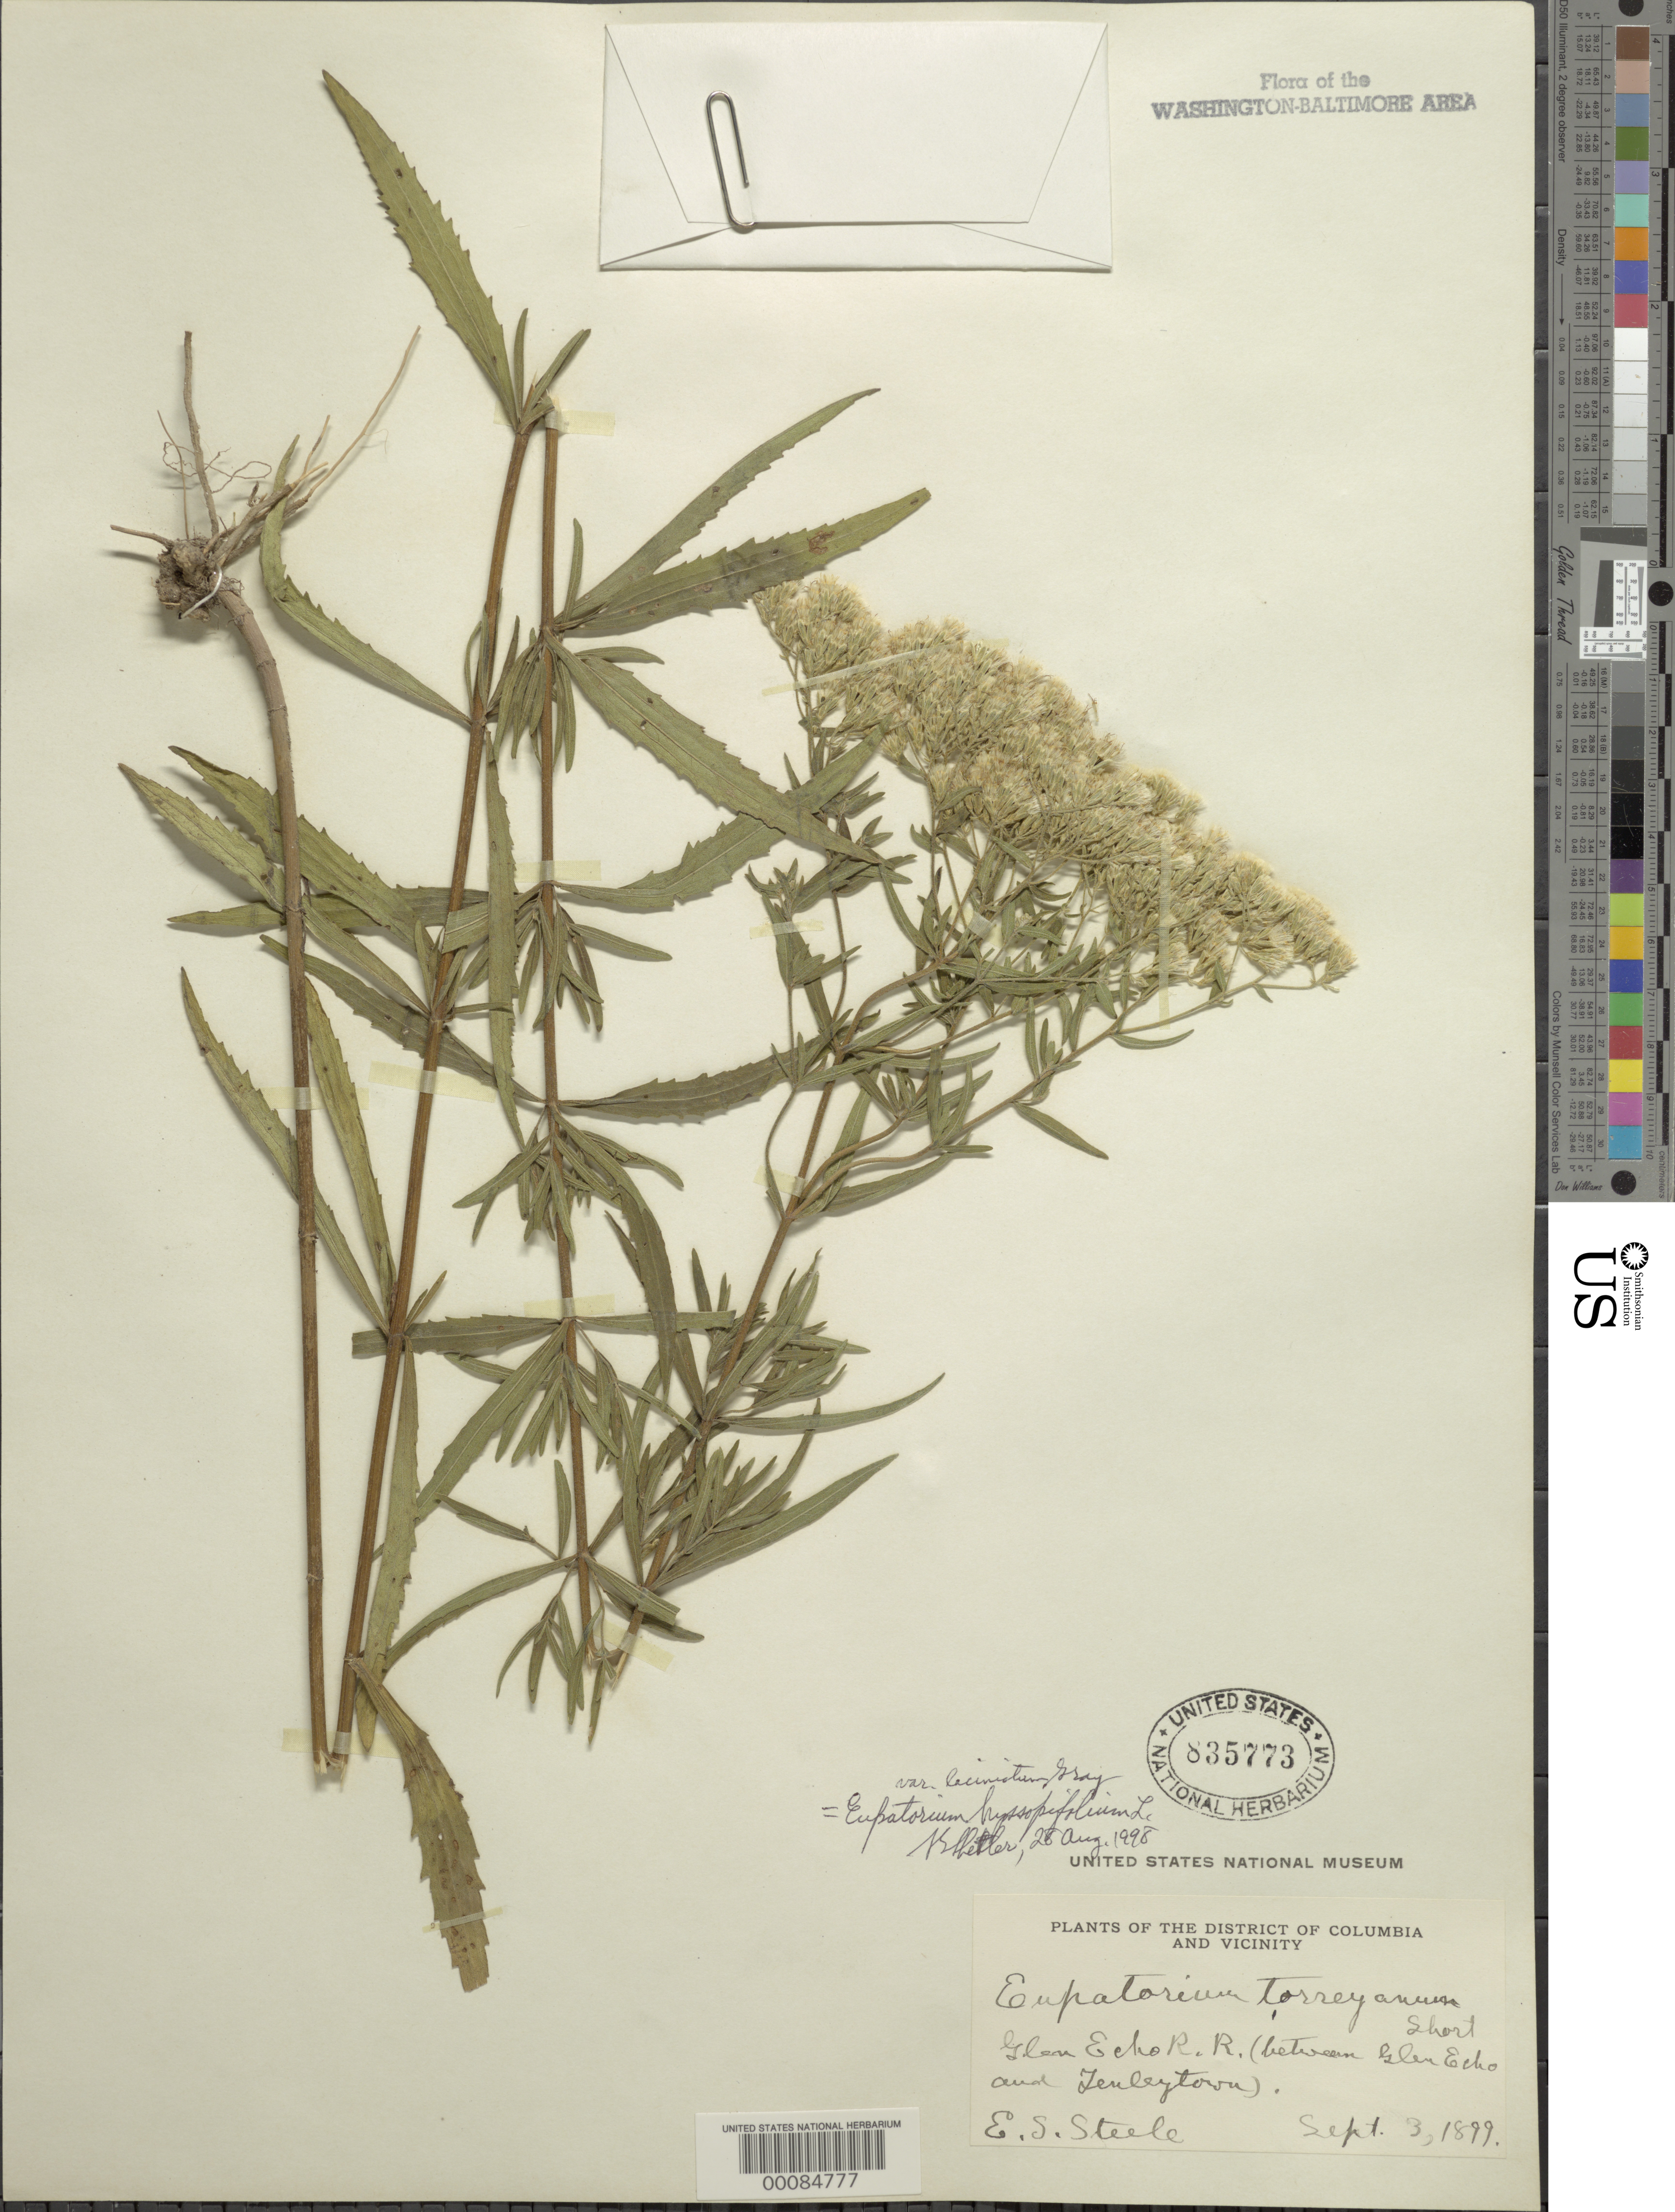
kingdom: Plantae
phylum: Tracheophyta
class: Magnoliopsida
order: Asterales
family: Asteraceae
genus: Eupatorium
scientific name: Eupatorium hyssopifolium var. laciniatum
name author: A. Gray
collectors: E. Steele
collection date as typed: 03 Sep 1899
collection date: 1899-09-03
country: United States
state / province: Maryland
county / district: Montgomery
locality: between Glen Echo and Tenleytown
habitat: Railroad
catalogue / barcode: US 835773